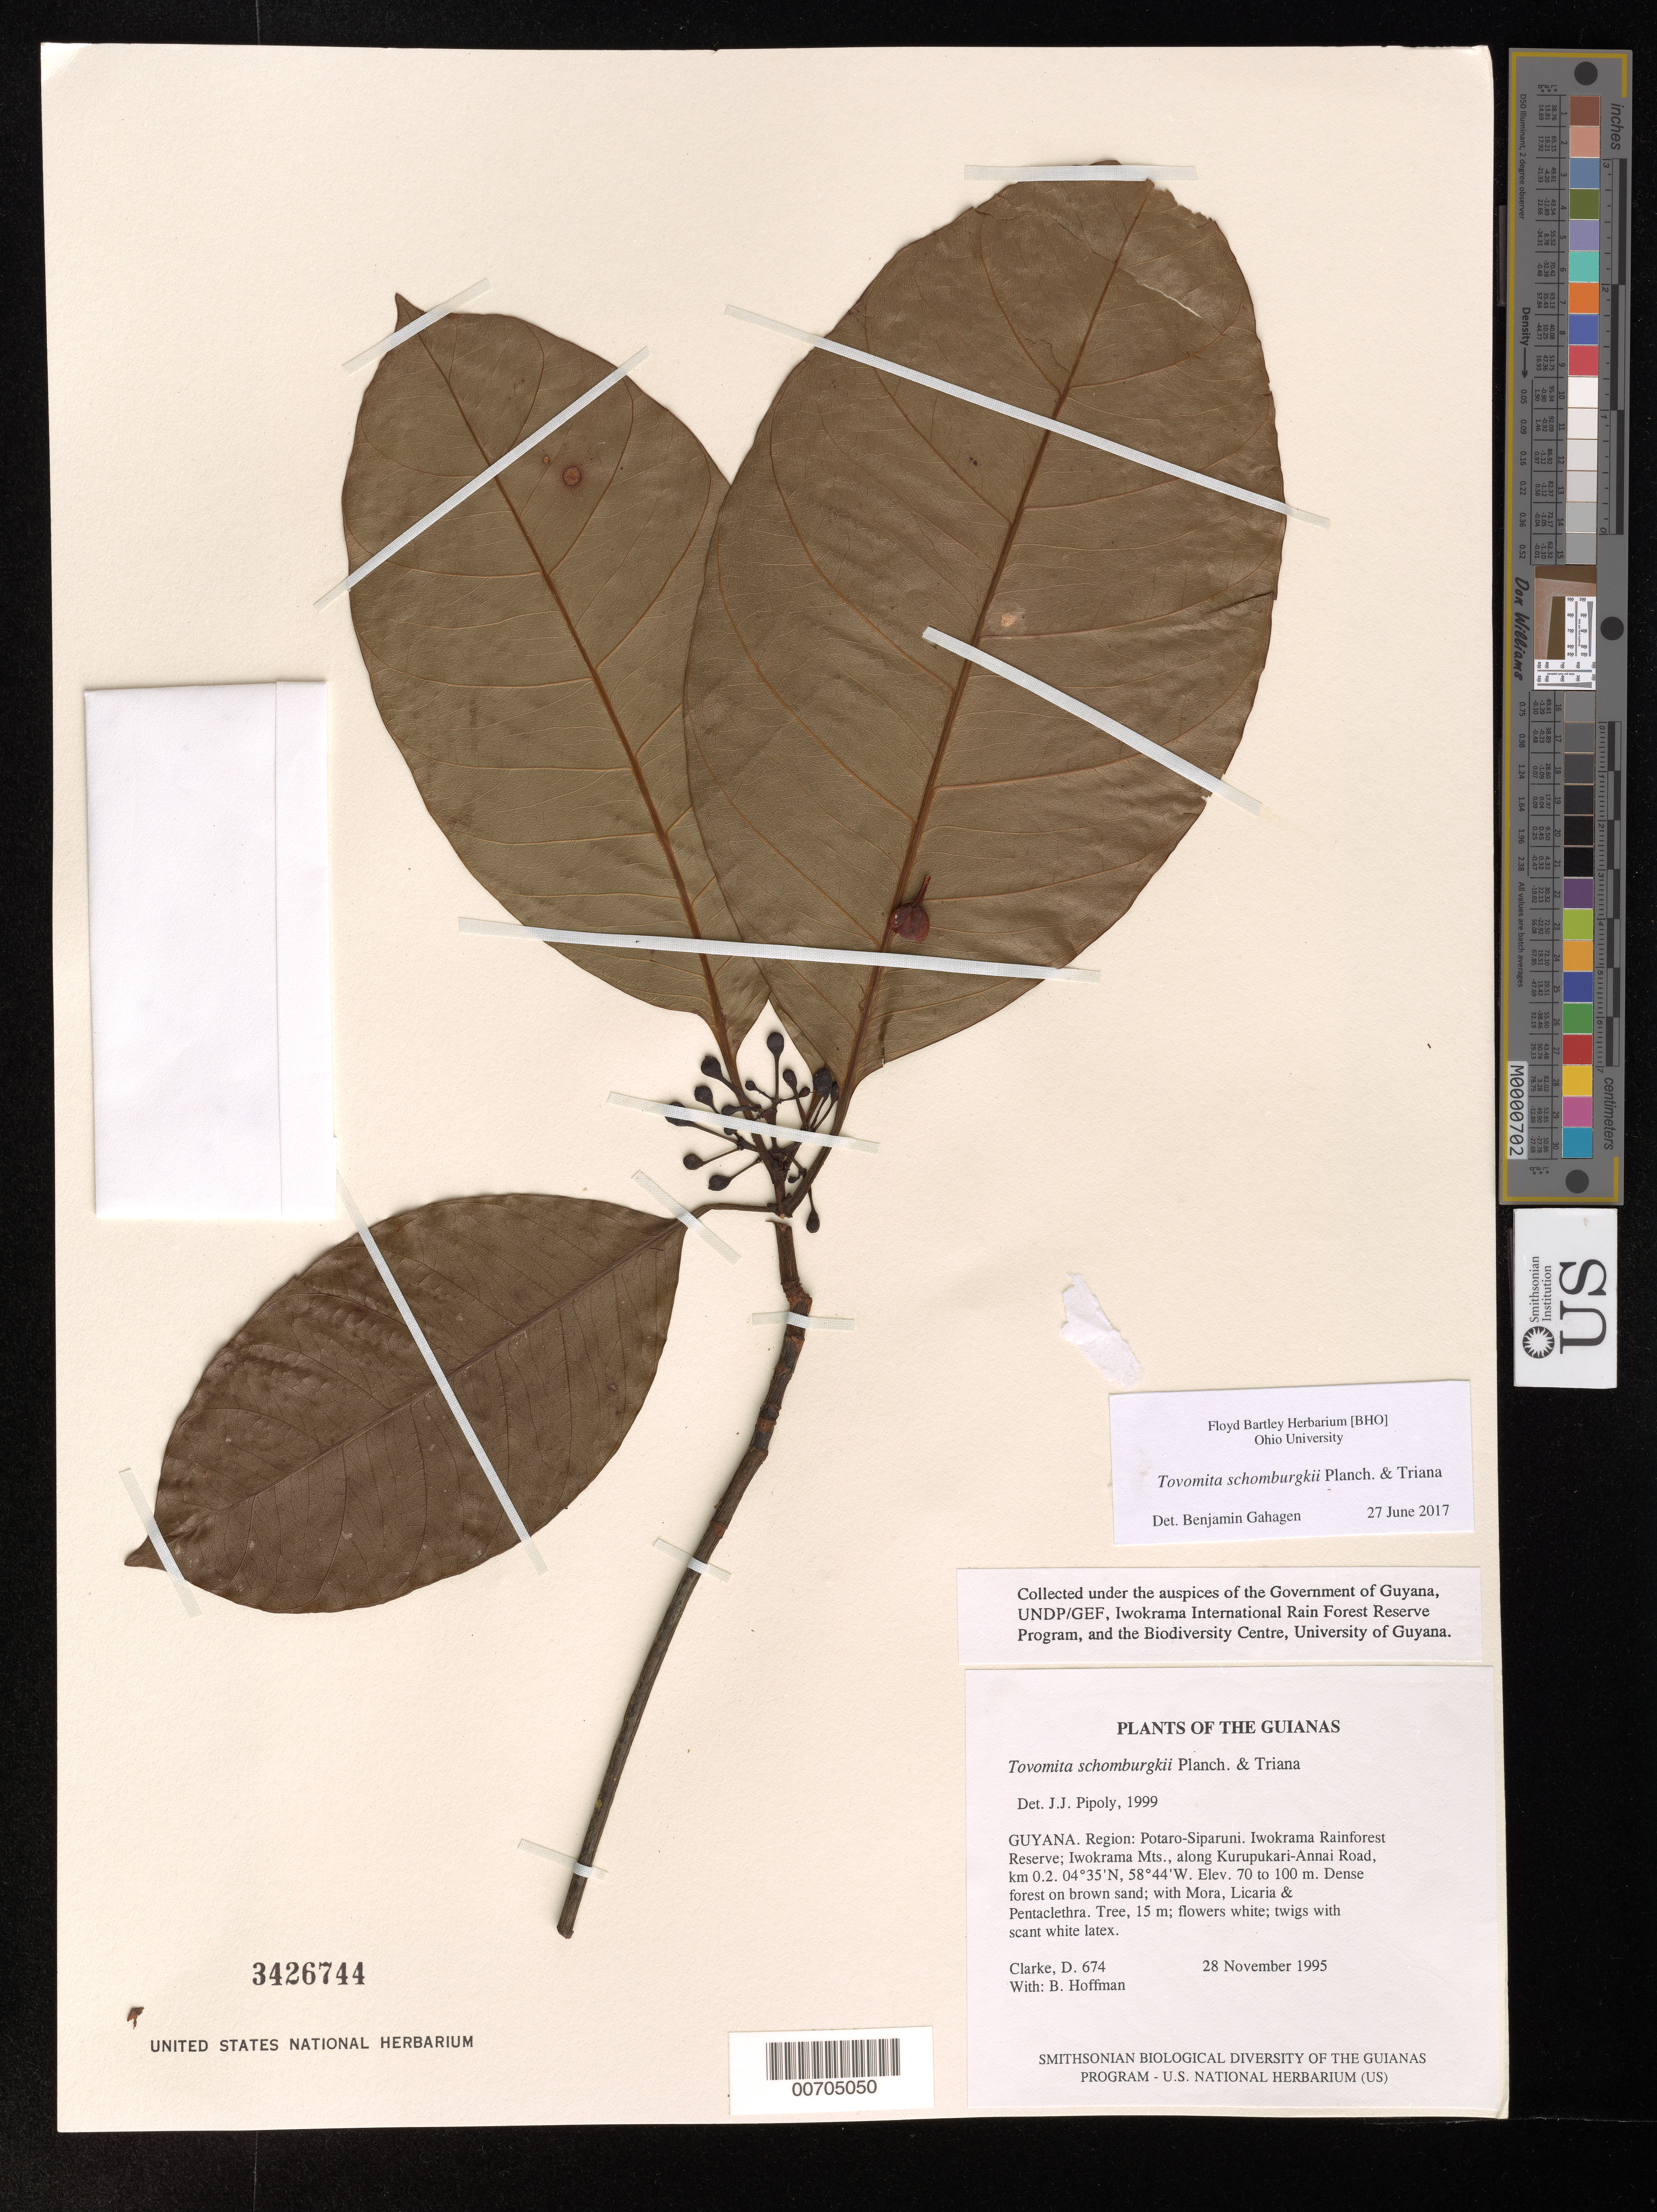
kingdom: Plantae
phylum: Tracheophyta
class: Magnoliopsida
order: Malpighiales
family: Clusiaceae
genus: Tovomita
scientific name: Tovomita schomburgkii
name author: Planch. & Triana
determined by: Pipoly, J. J., III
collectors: H. D. Clarke & B. Hoffman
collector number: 674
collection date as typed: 28 November 1995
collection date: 1995-11-28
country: Guyana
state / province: Potaro-Siparuni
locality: Iwokrama Rainforest Reserve; Iwokrama Mts., along Kurupukari-Annai Road, km 0.2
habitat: Dense forest on brown sand; with Mora, Licaria & Pentaclethra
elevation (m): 70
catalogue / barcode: US 3426744